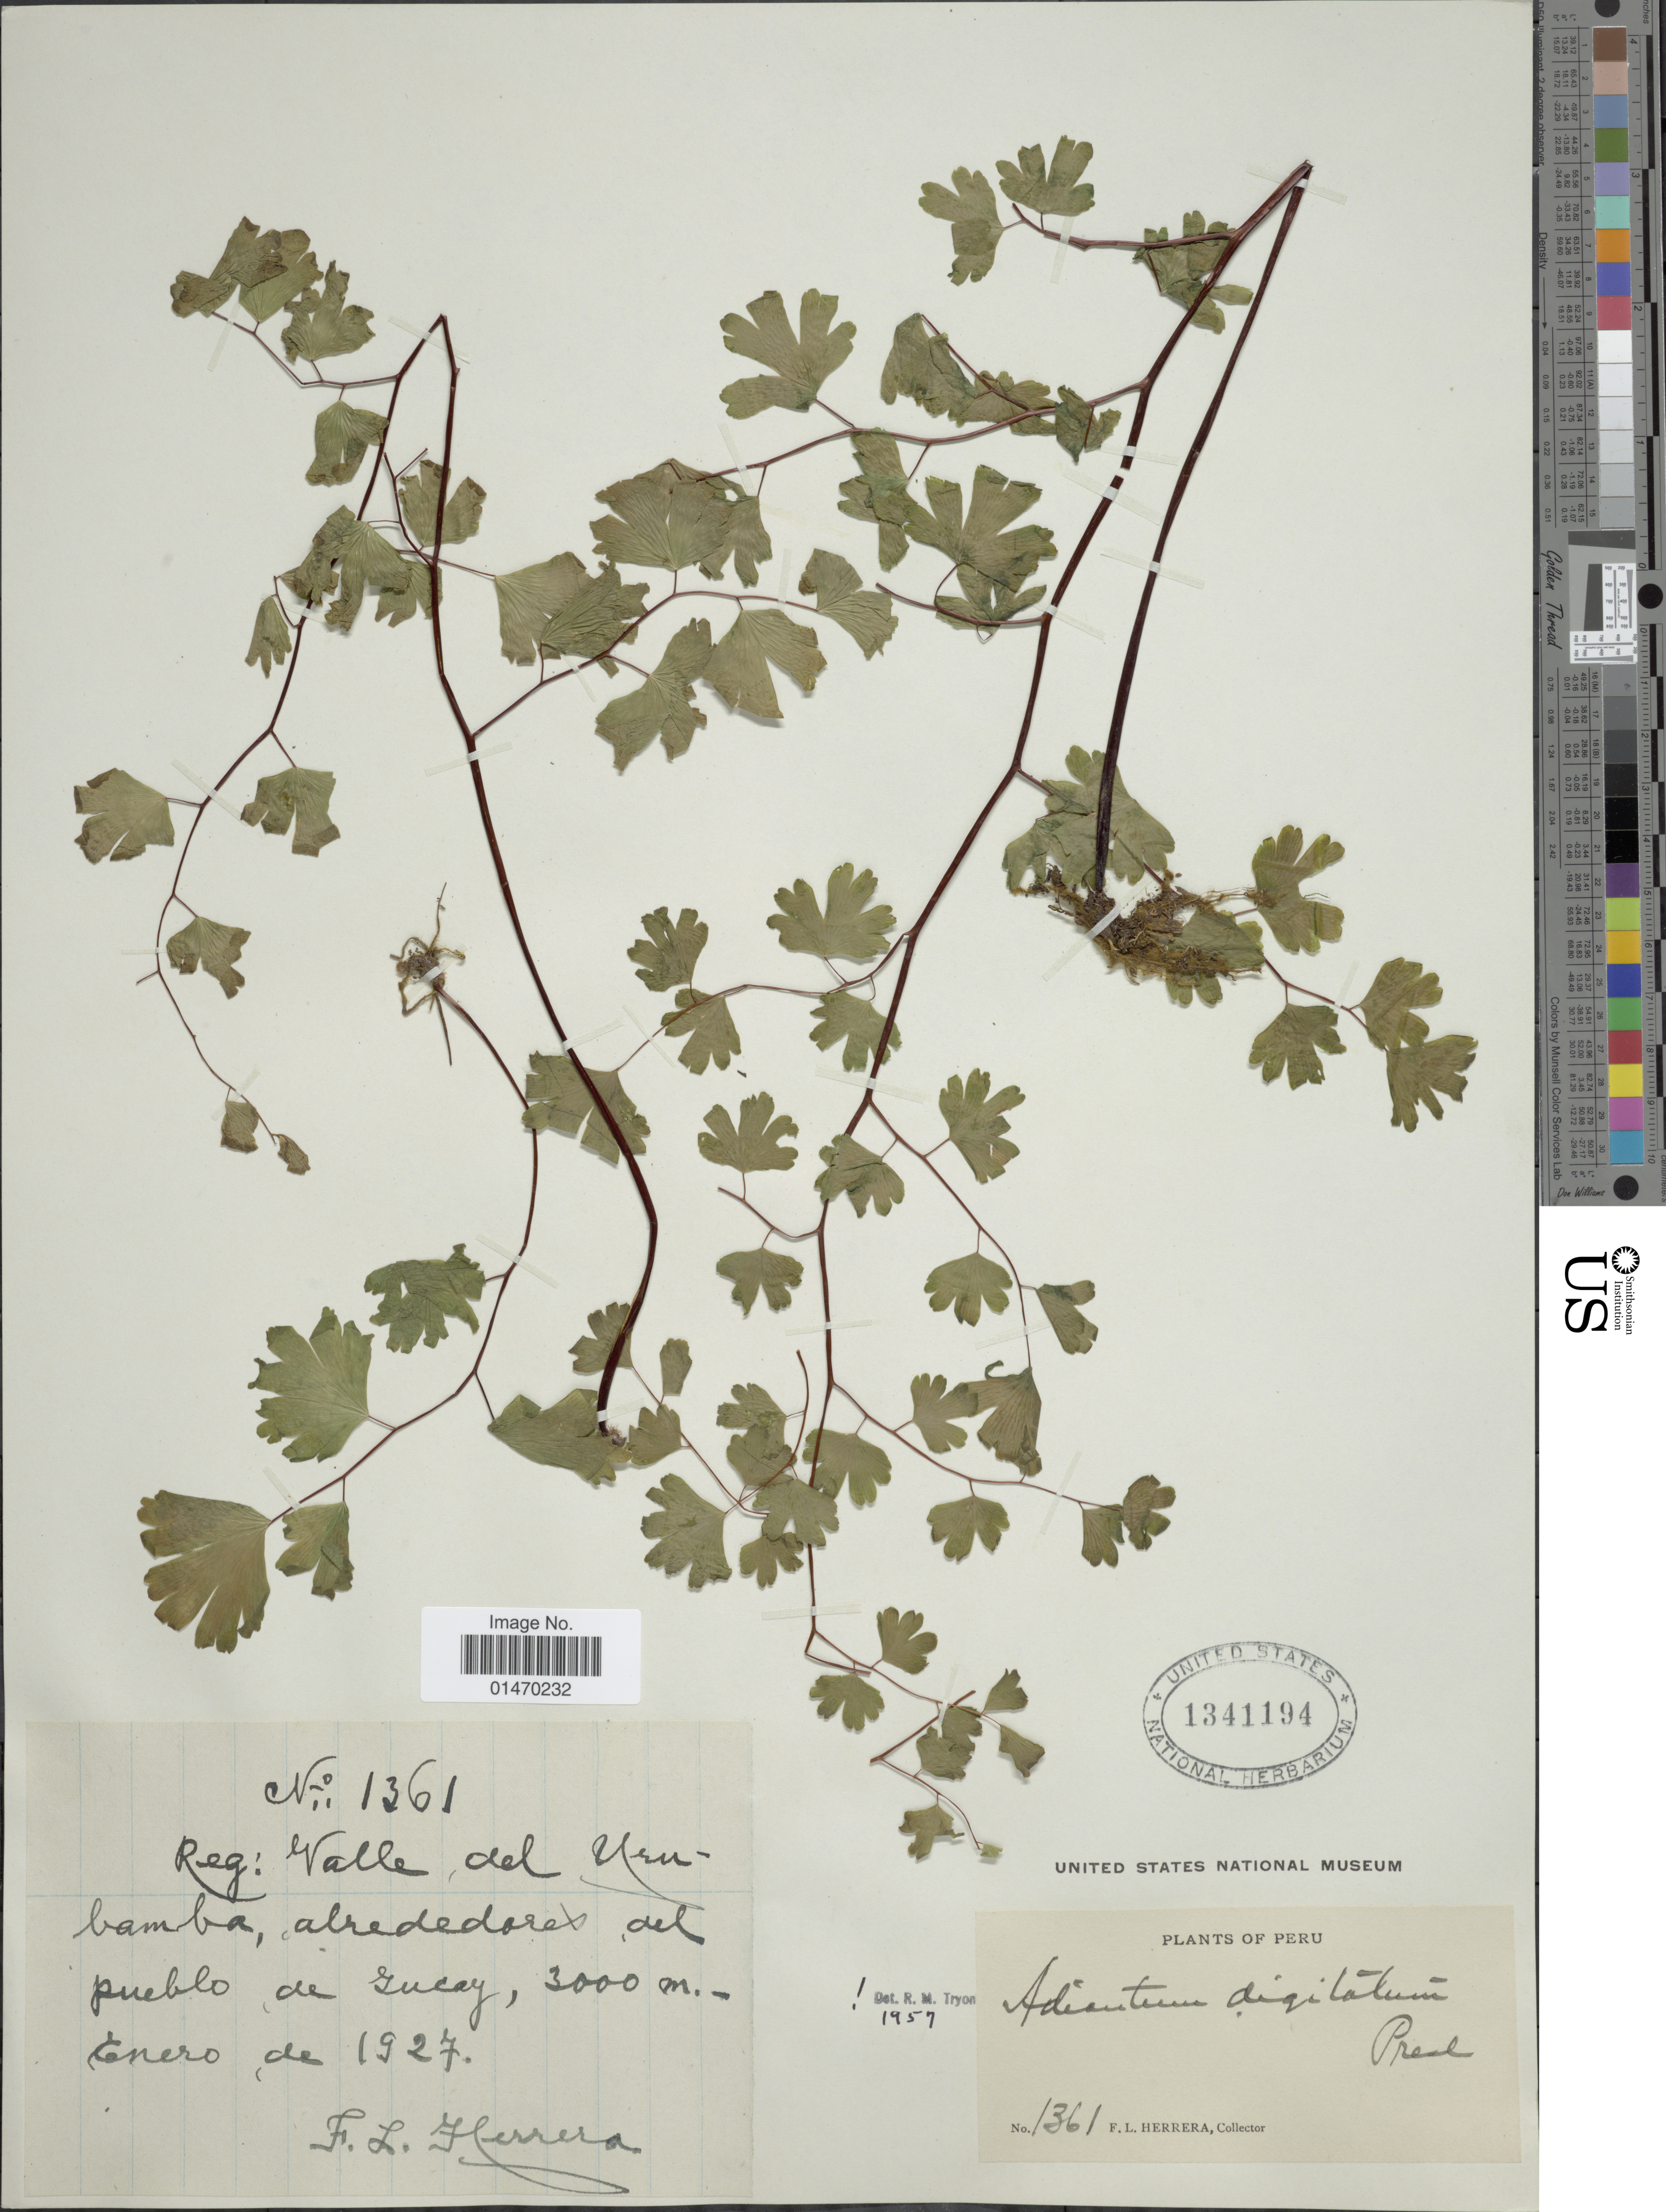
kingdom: Plantae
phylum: Tracheophyta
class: Polypodiopsida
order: Polypodiales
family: Pteridaceae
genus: Adiantum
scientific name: Adiantum digitatum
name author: Hook.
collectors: F. L. Herrera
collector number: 1361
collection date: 1927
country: Peru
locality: Valle del Urubamba.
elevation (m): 3000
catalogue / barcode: US 1341194